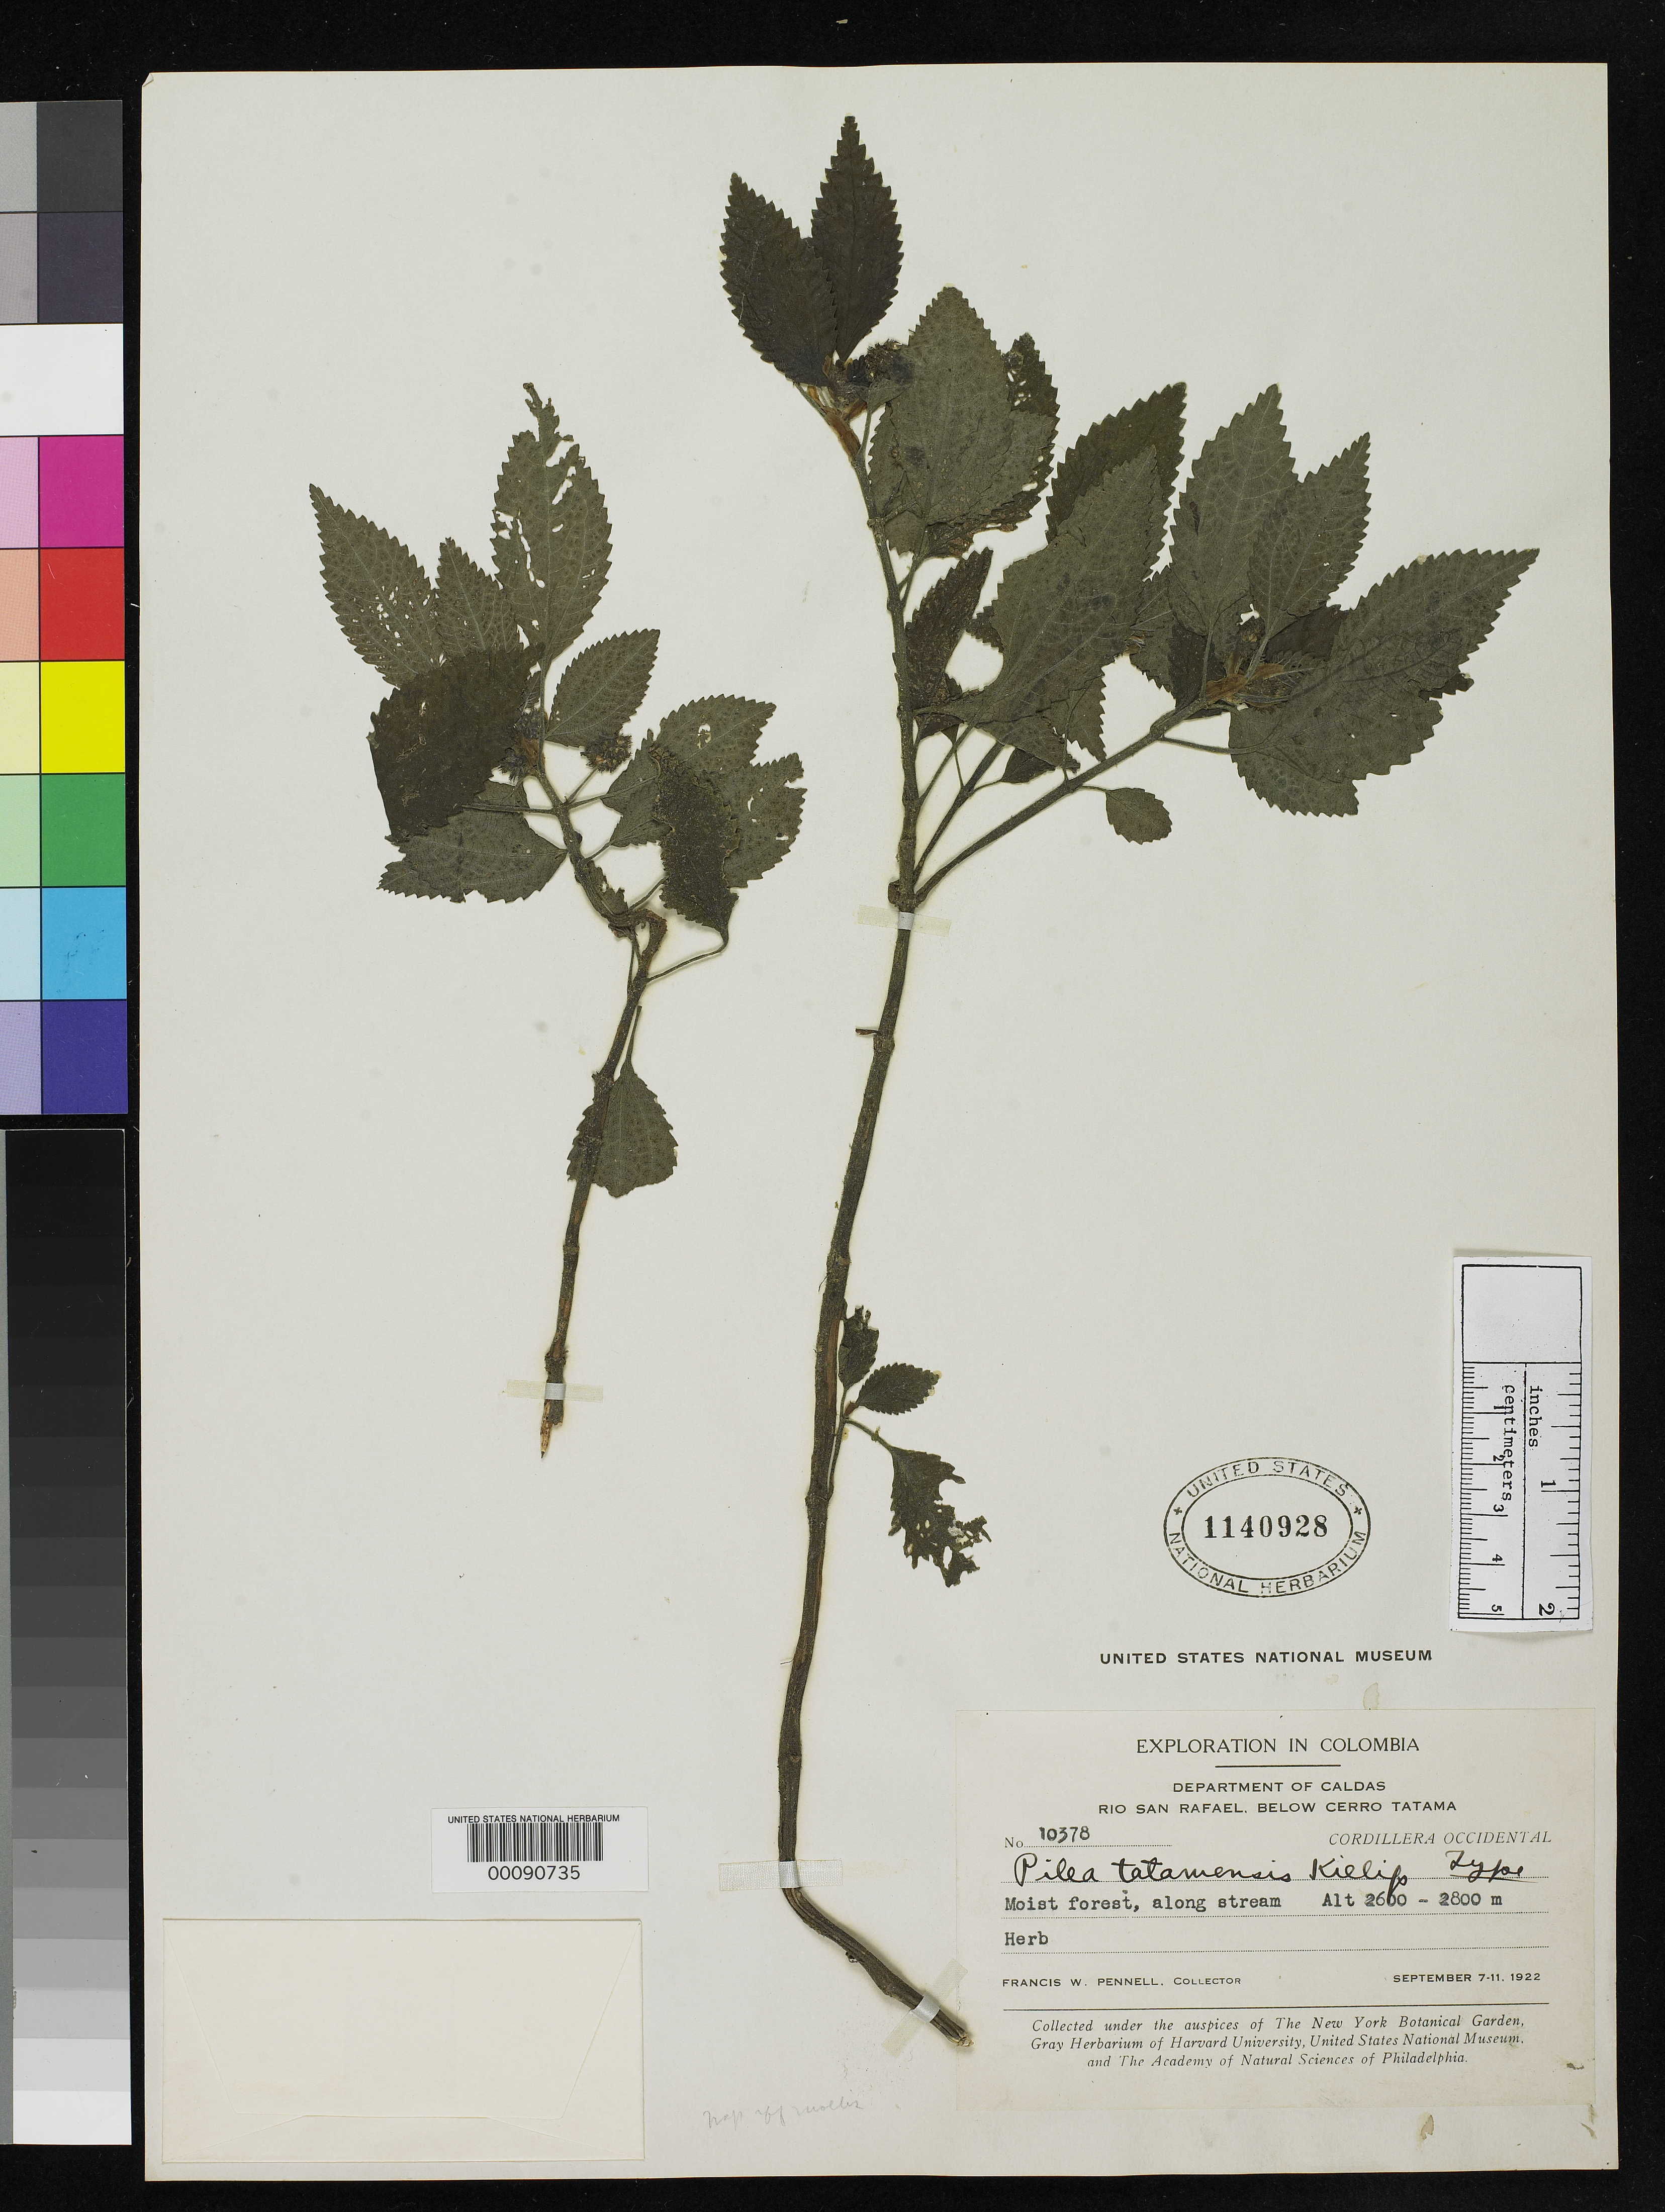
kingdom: Plantae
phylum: Tracheophyta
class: Magnoliopsida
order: Rosales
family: Urticaceae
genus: Pilea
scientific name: Pilea tatamensis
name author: Killip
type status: Holotype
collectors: F. W. Pennell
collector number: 10378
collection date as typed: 07 Sep 1922 to 11 Sep 1922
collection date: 1922-09-07/1922-09-11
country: Colombia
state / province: Caldas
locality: Rio San Rafael, below CerroTatama.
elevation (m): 2600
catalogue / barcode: US 1140928